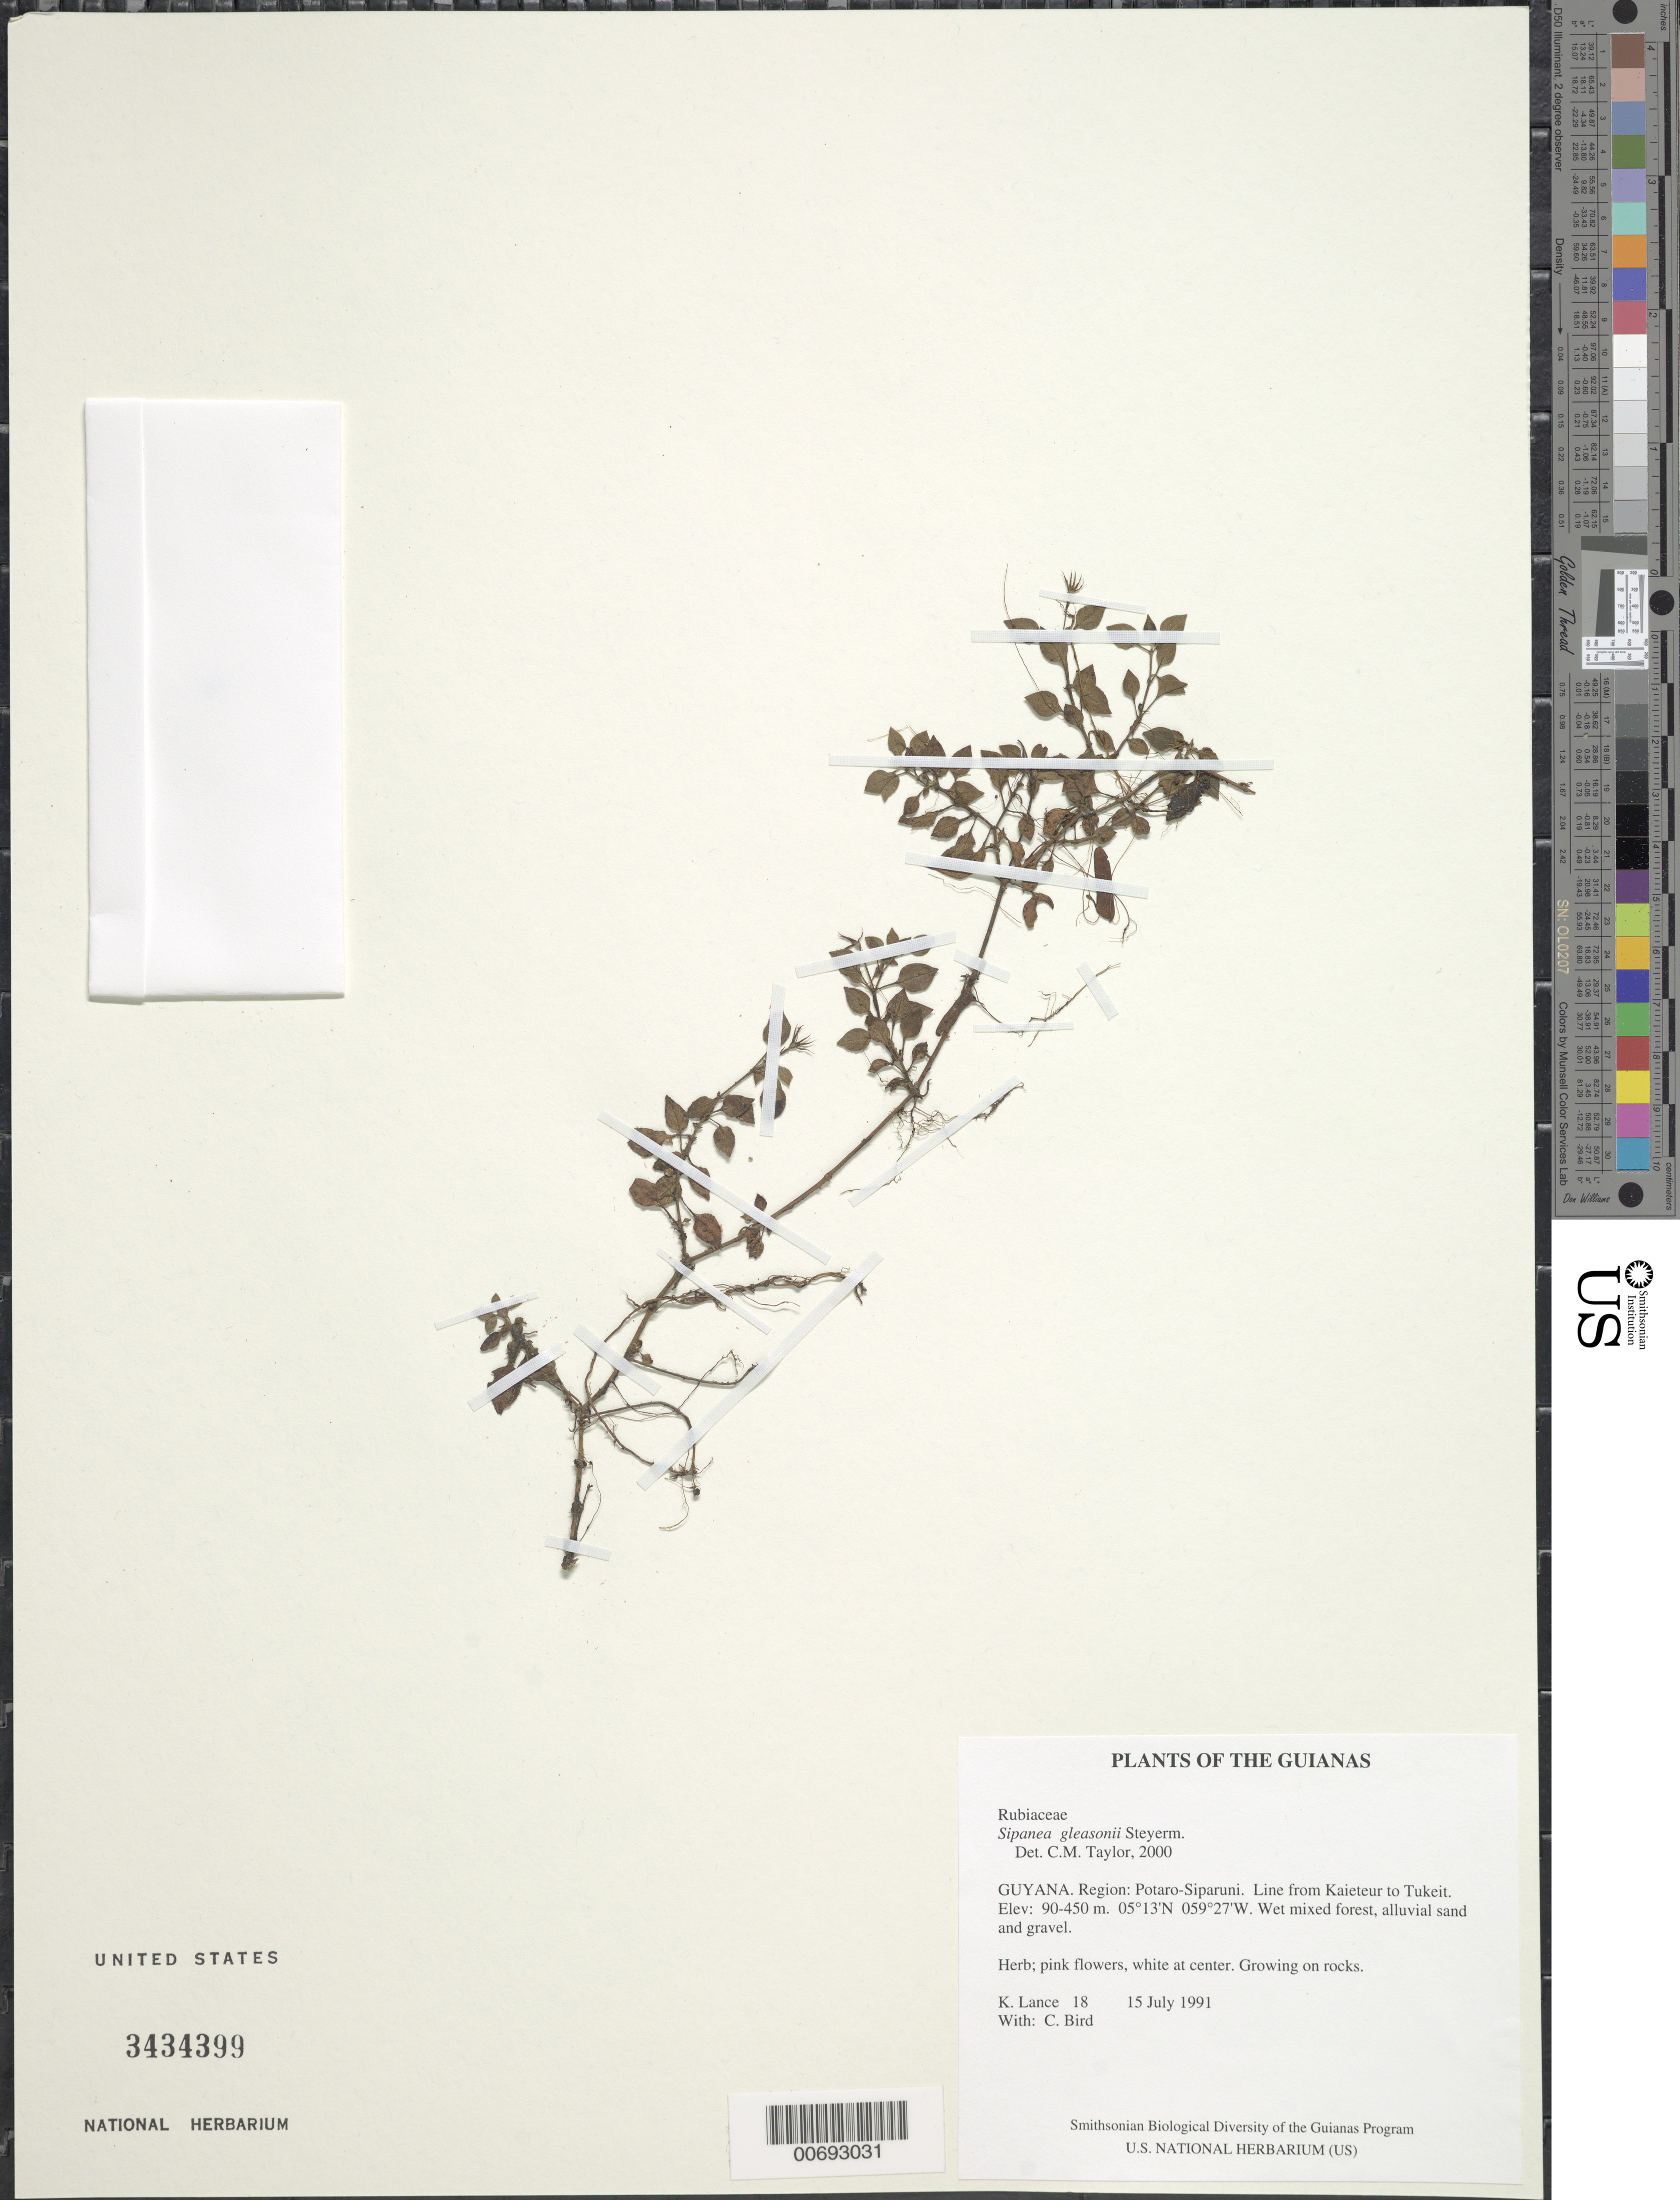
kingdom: Plantae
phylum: Tracheophyta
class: Magnoliopsida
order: Gentianales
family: Rubiaceae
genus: Sipanea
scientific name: Sipanea gleasonii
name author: Steyerm.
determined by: Taylor, Charlotte M.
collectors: K. Lance & C. Bird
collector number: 18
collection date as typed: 15 July 1991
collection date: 1991-07-15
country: Guyana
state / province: Potaro-Siparuni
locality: Line from Kaieteur to Tukeit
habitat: Wet mixed forest, alluvial sand and gravel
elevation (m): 90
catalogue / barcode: US 3434399